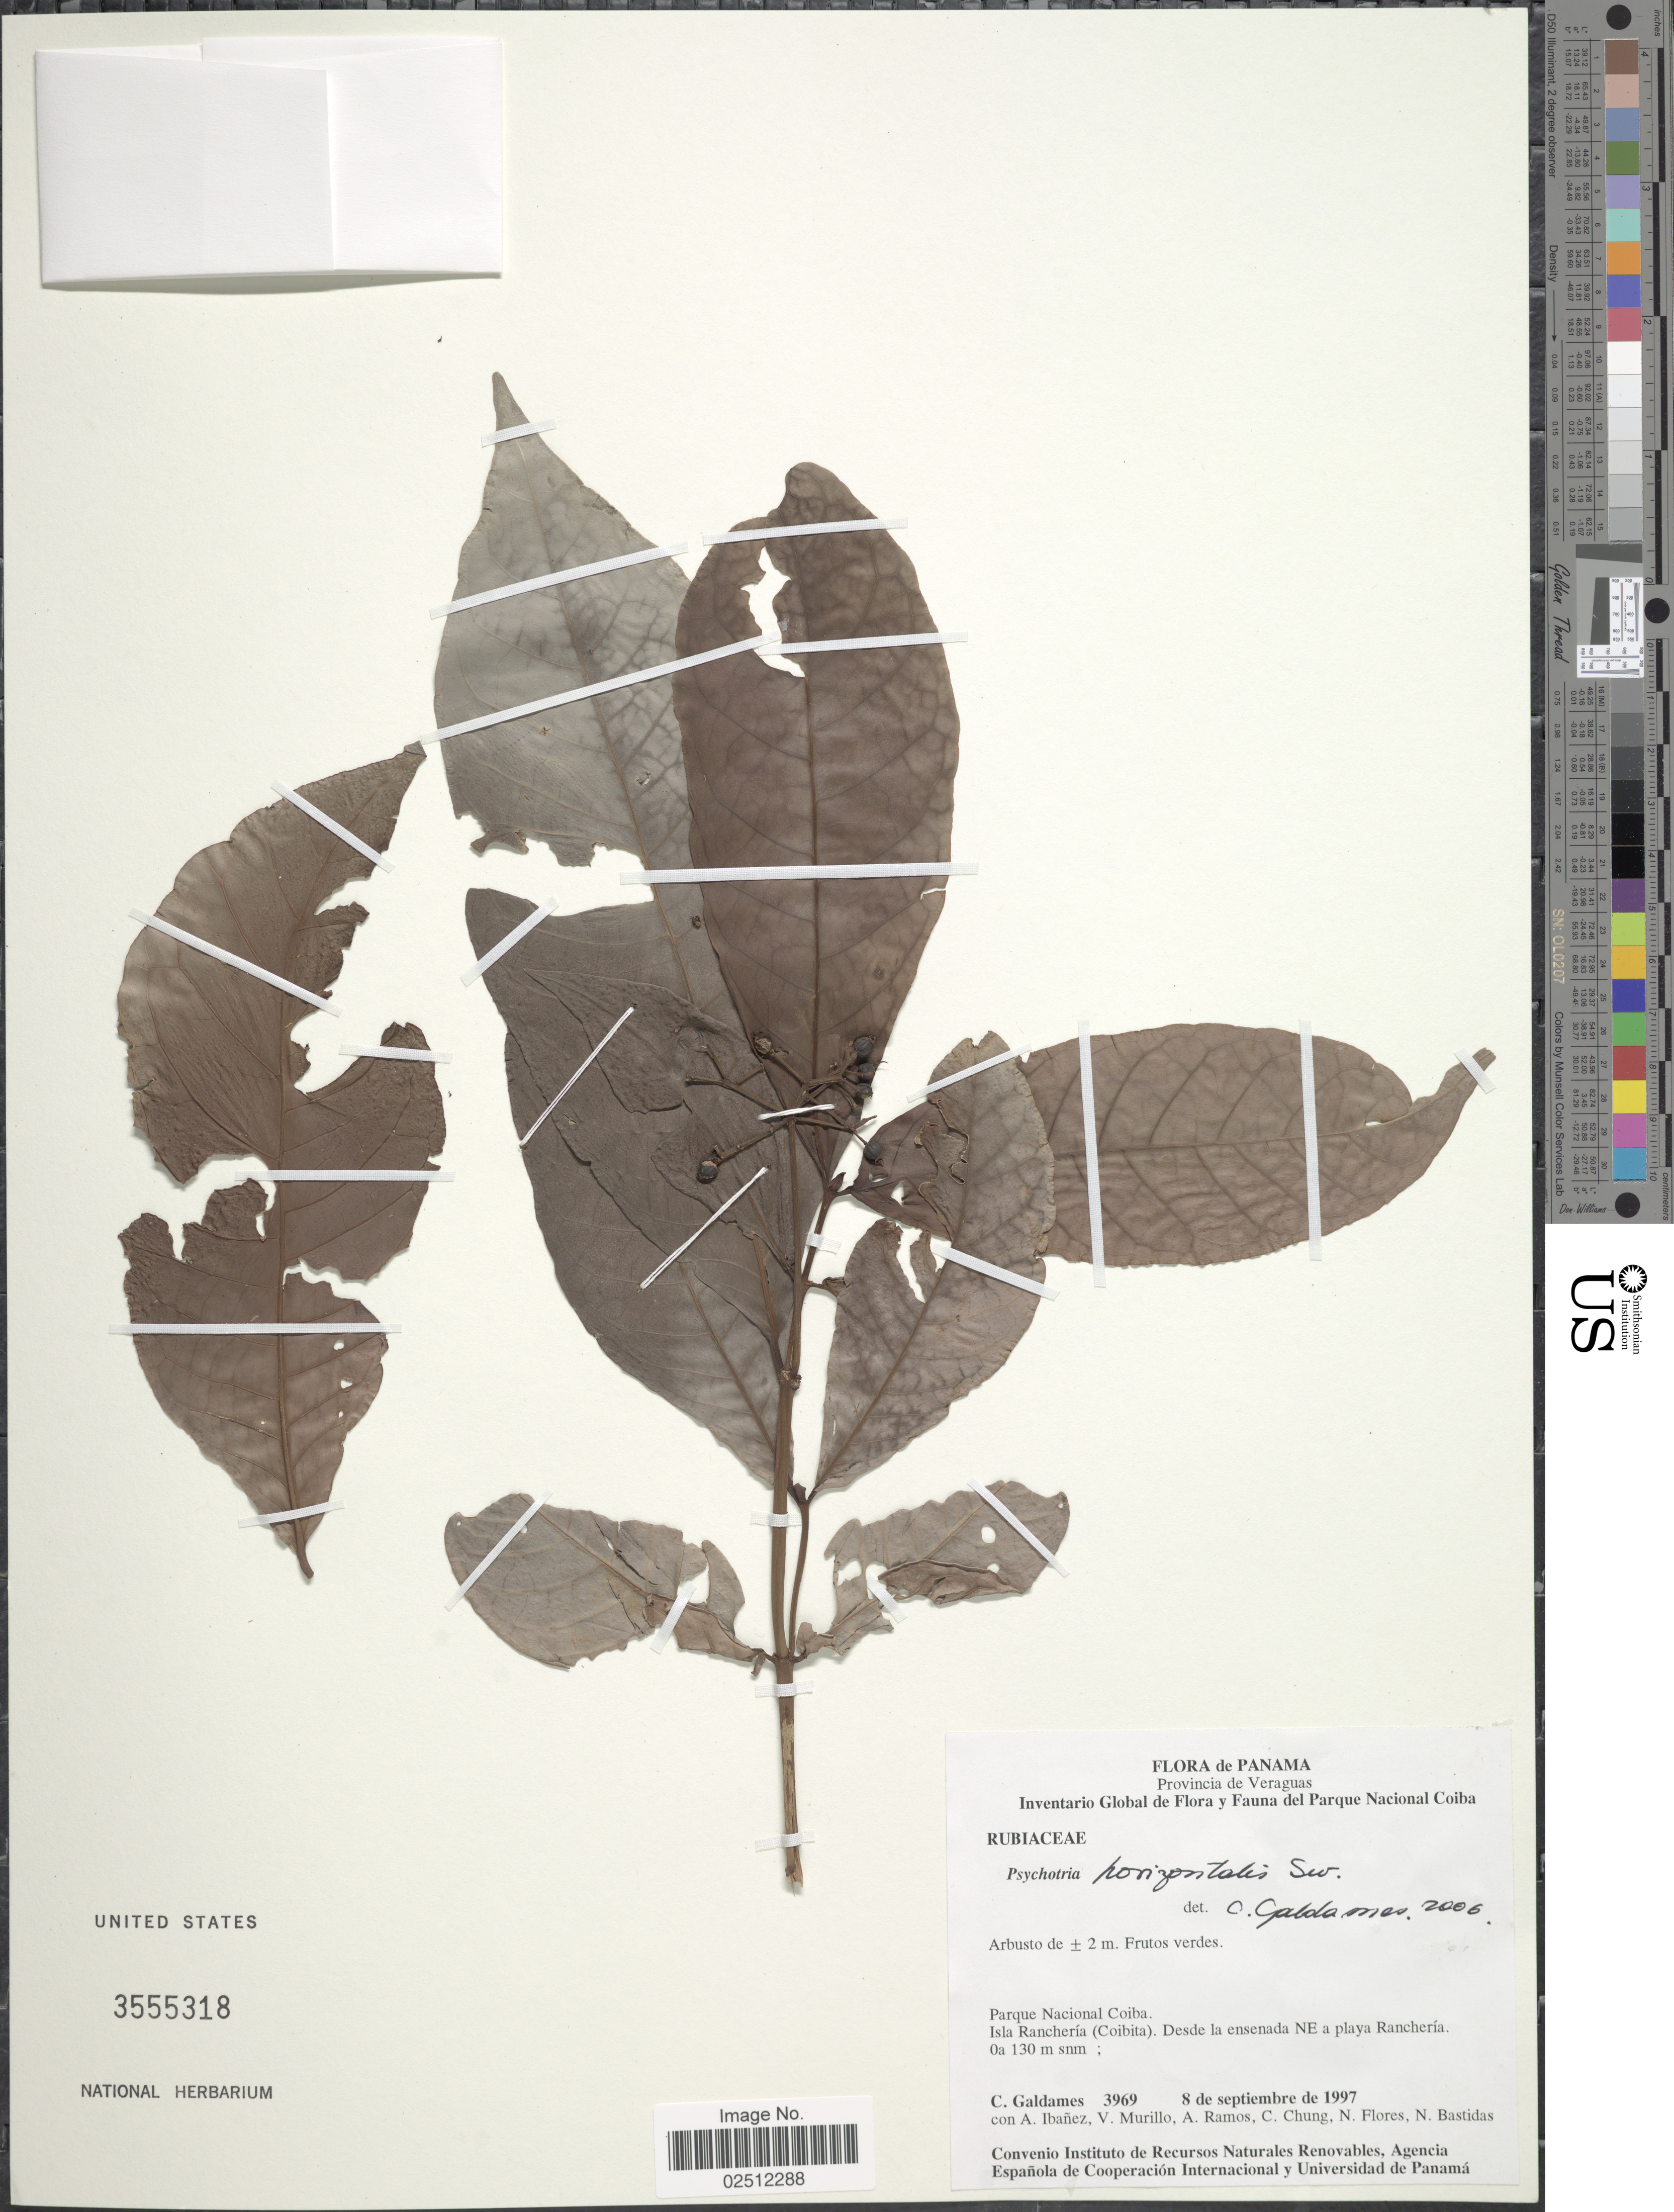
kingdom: Plantae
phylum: Tracheophyta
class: Magnoliopsida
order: Gentianales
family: Rubiaceae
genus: Psychotria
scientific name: Psychotria horizontalis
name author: Sw.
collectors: C. Galdames, A. Ibáñez, V. Murillo, A. Ramos & et al.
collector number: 3969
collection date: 1997-09-08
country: Panama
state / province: Veraguas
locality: Parque Nacional Coiba. Isla Ranchería (Coibita). Desde la ensenada NE a playa Ranchería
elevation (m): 130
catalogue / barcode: US 3555318